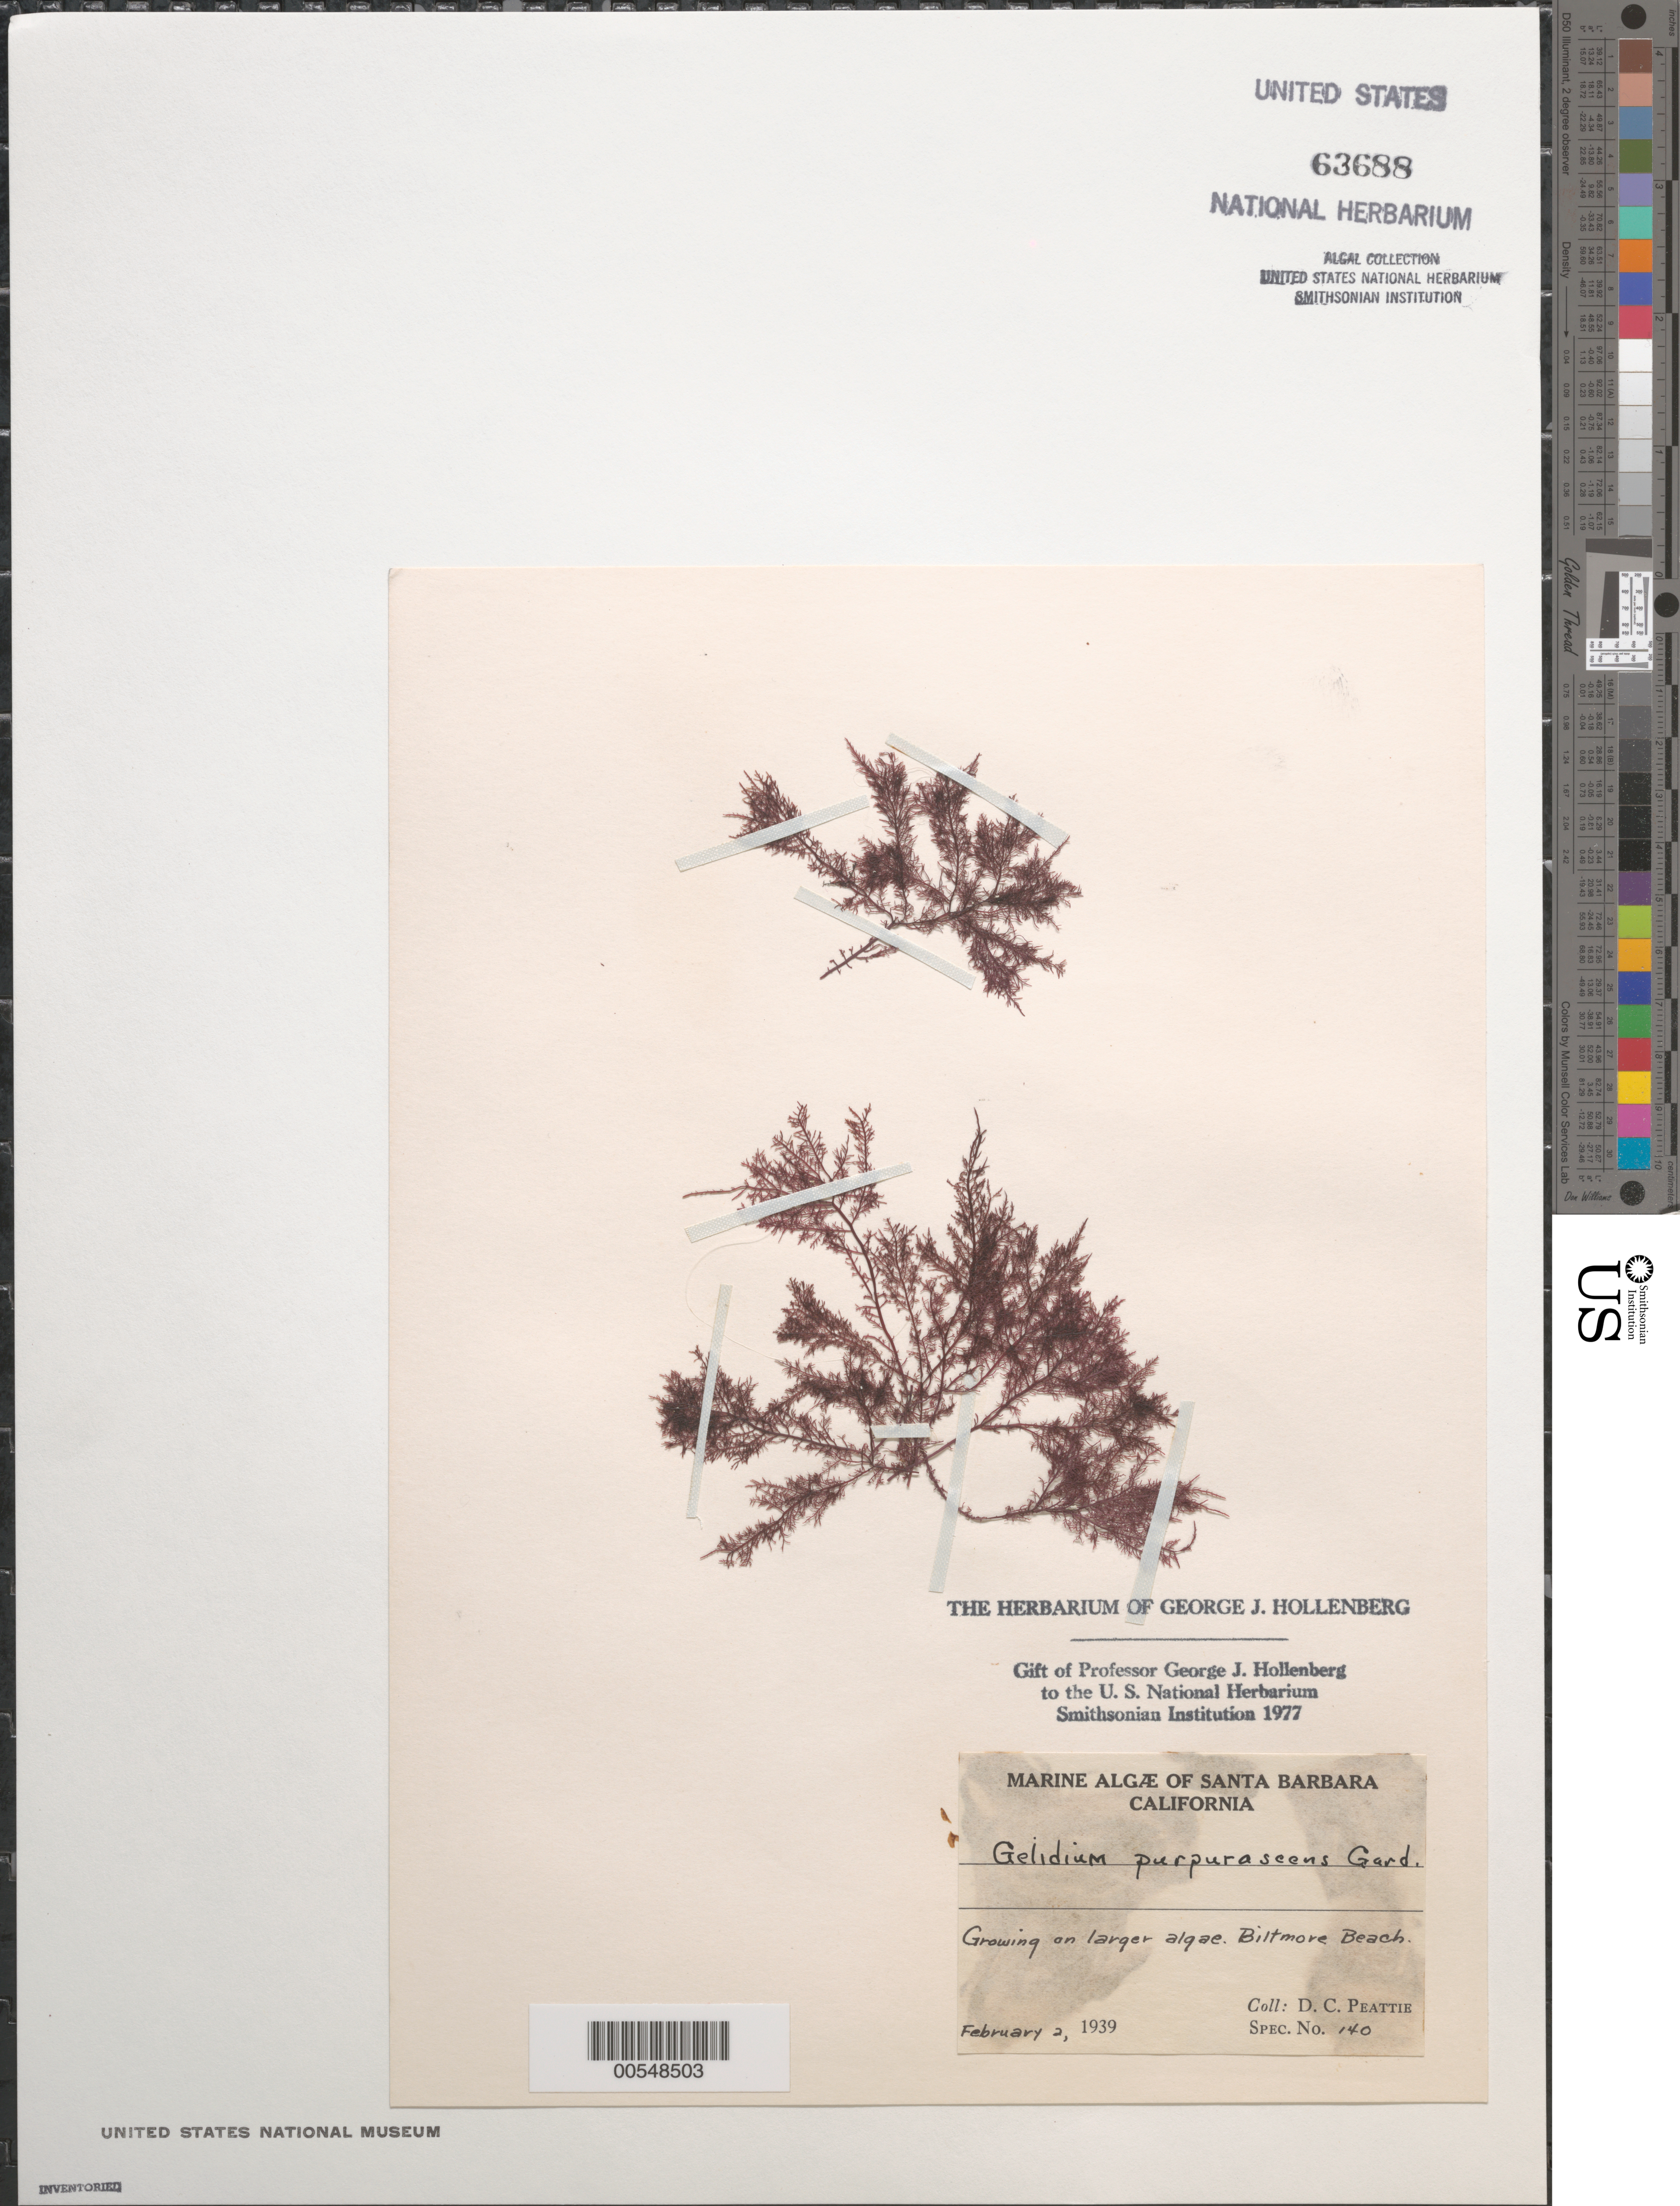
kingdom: Plantae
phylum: Rhodophyta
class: Florideophyceae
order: Gelidiales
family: Gelidiaceae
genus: Gelidium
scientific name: Gelidium purpurascens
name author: N.L. Gardner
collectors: D. Peattie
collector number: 140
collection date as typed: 02 Feb 1939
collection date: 1939-02-02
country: United States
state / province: California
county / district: Santa Barbara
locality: Biltmore Beach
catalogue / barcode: US 63688